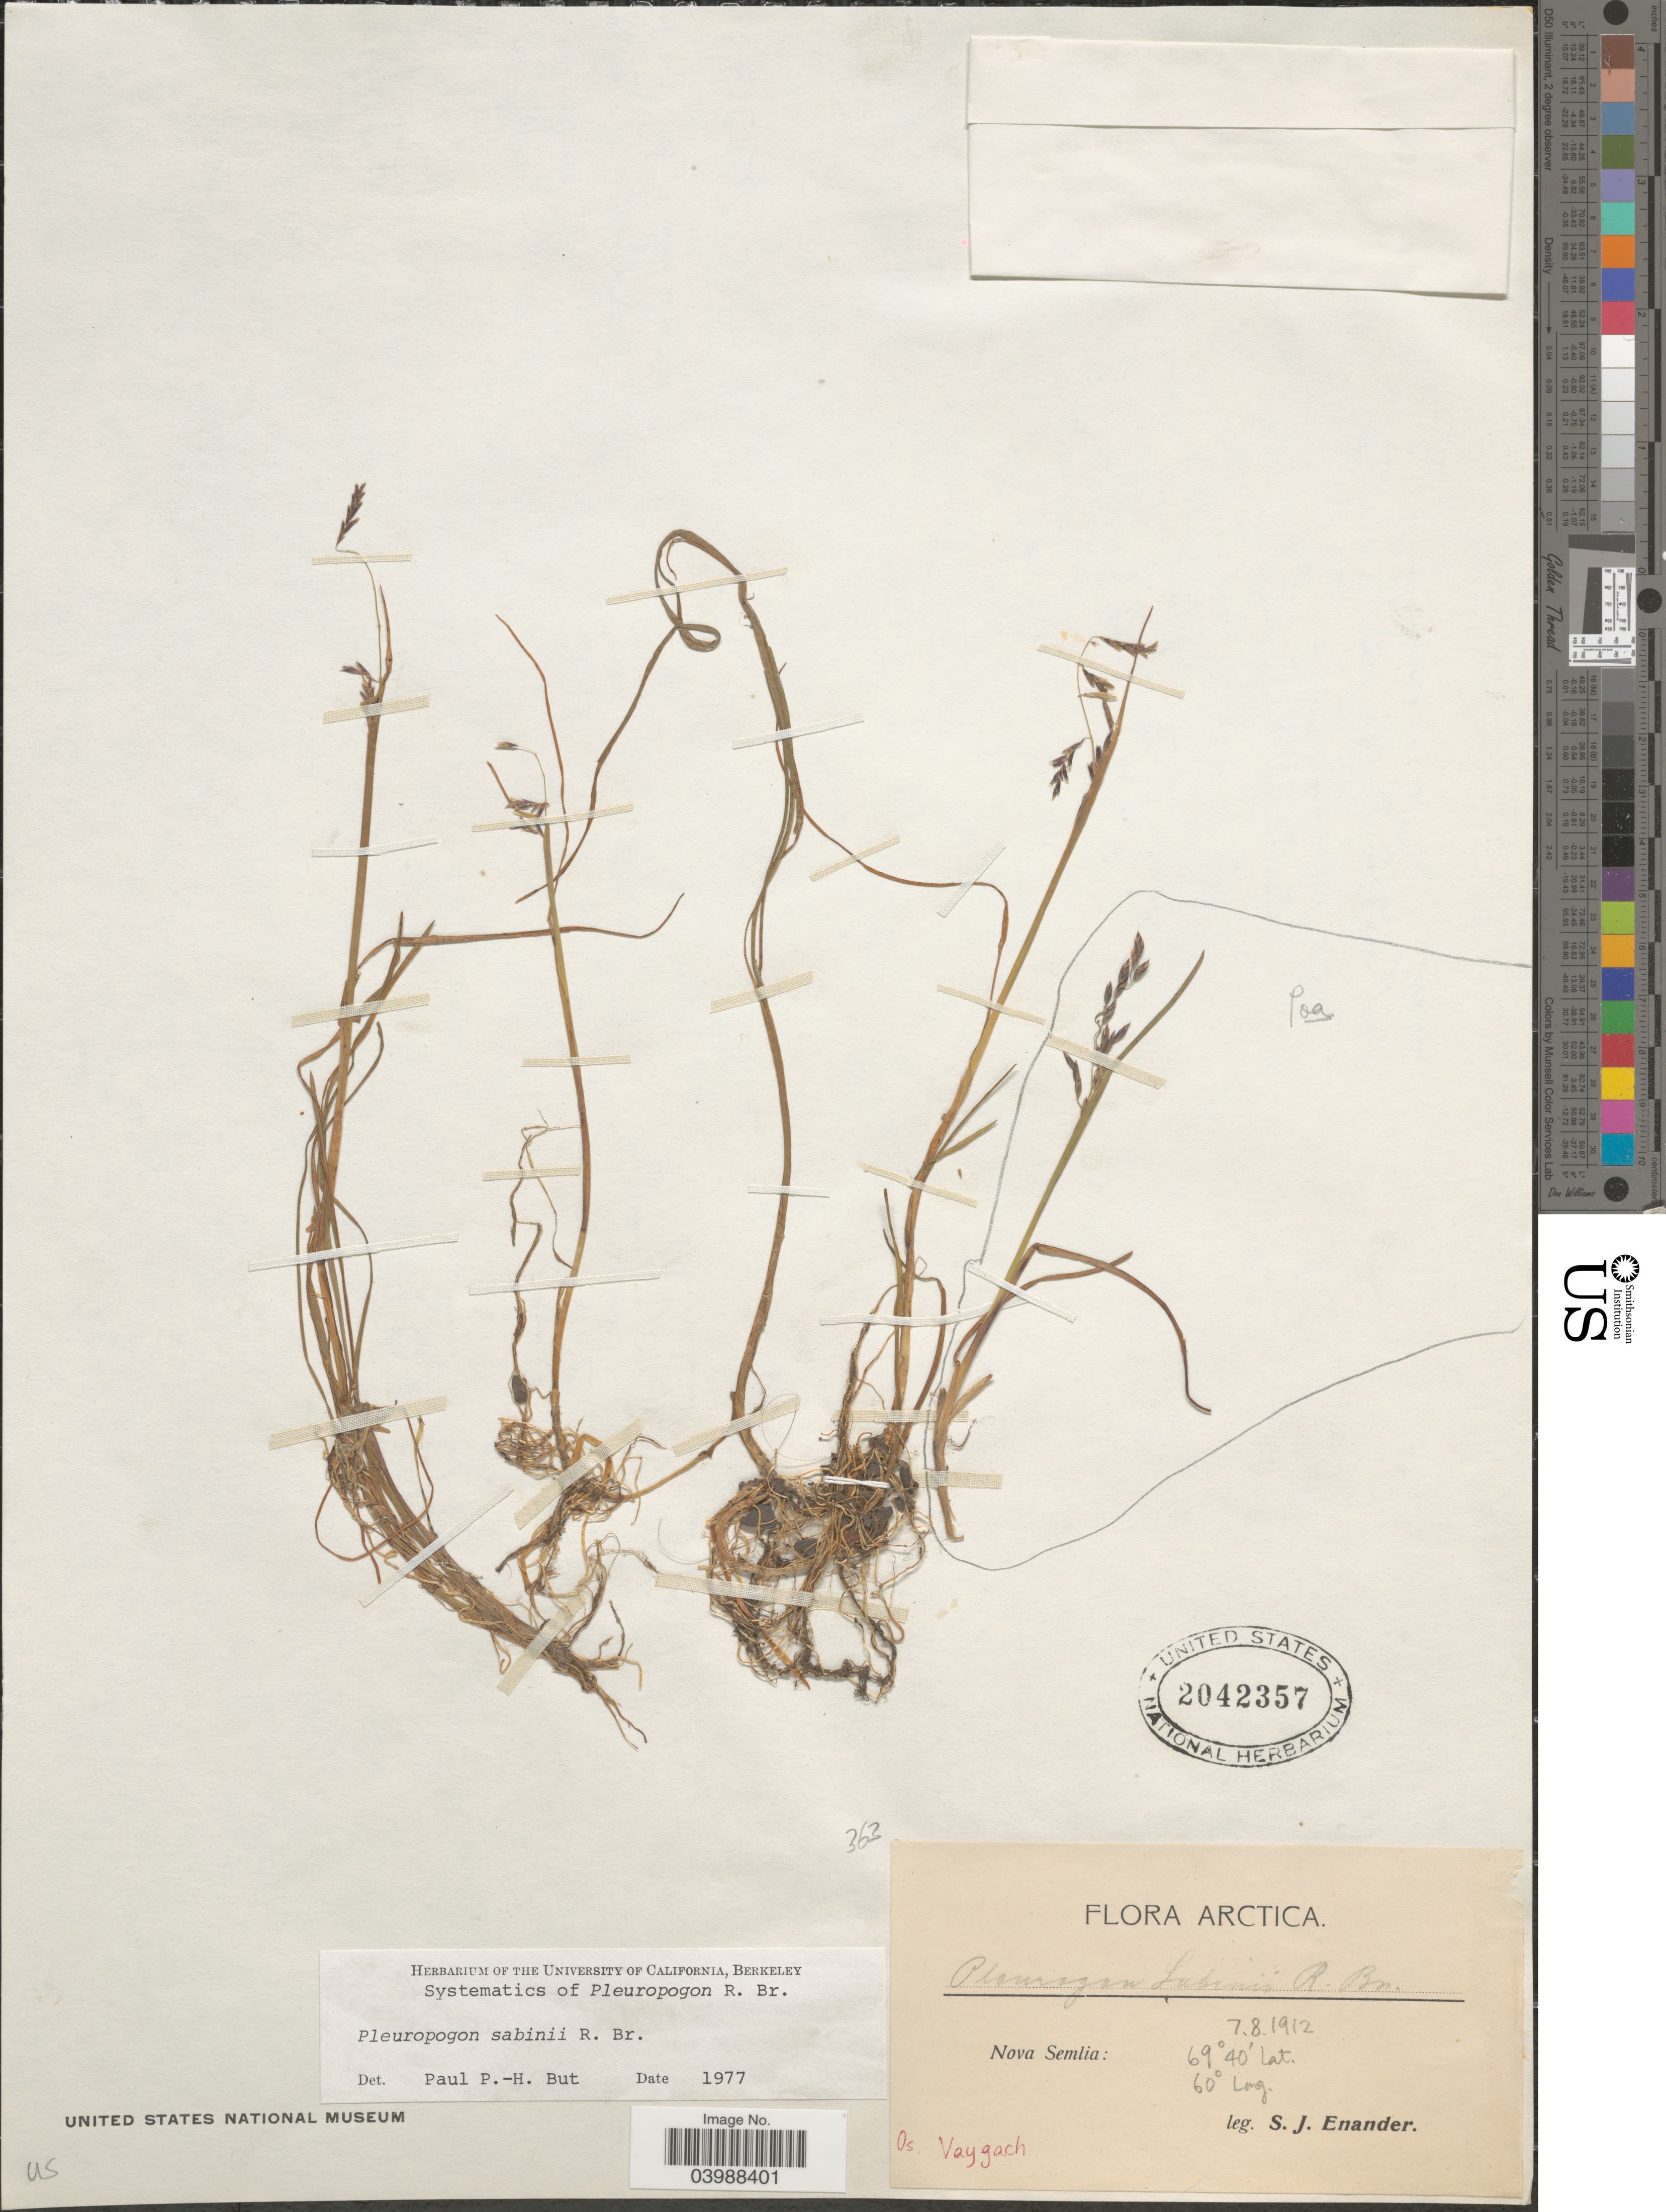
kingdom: Plantae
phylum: Tracheophyta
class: Liliopsida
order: Poales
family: Poaceae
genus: Pleuropogon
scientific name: Pleuropogon sabinei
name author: R. Br.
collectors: S. Enander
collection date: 1912-08-07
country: Russian Federation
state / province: Arkhangelsk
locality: Arctica. Nova Semlia. Os. Vaygach.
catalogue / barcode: US 2042357